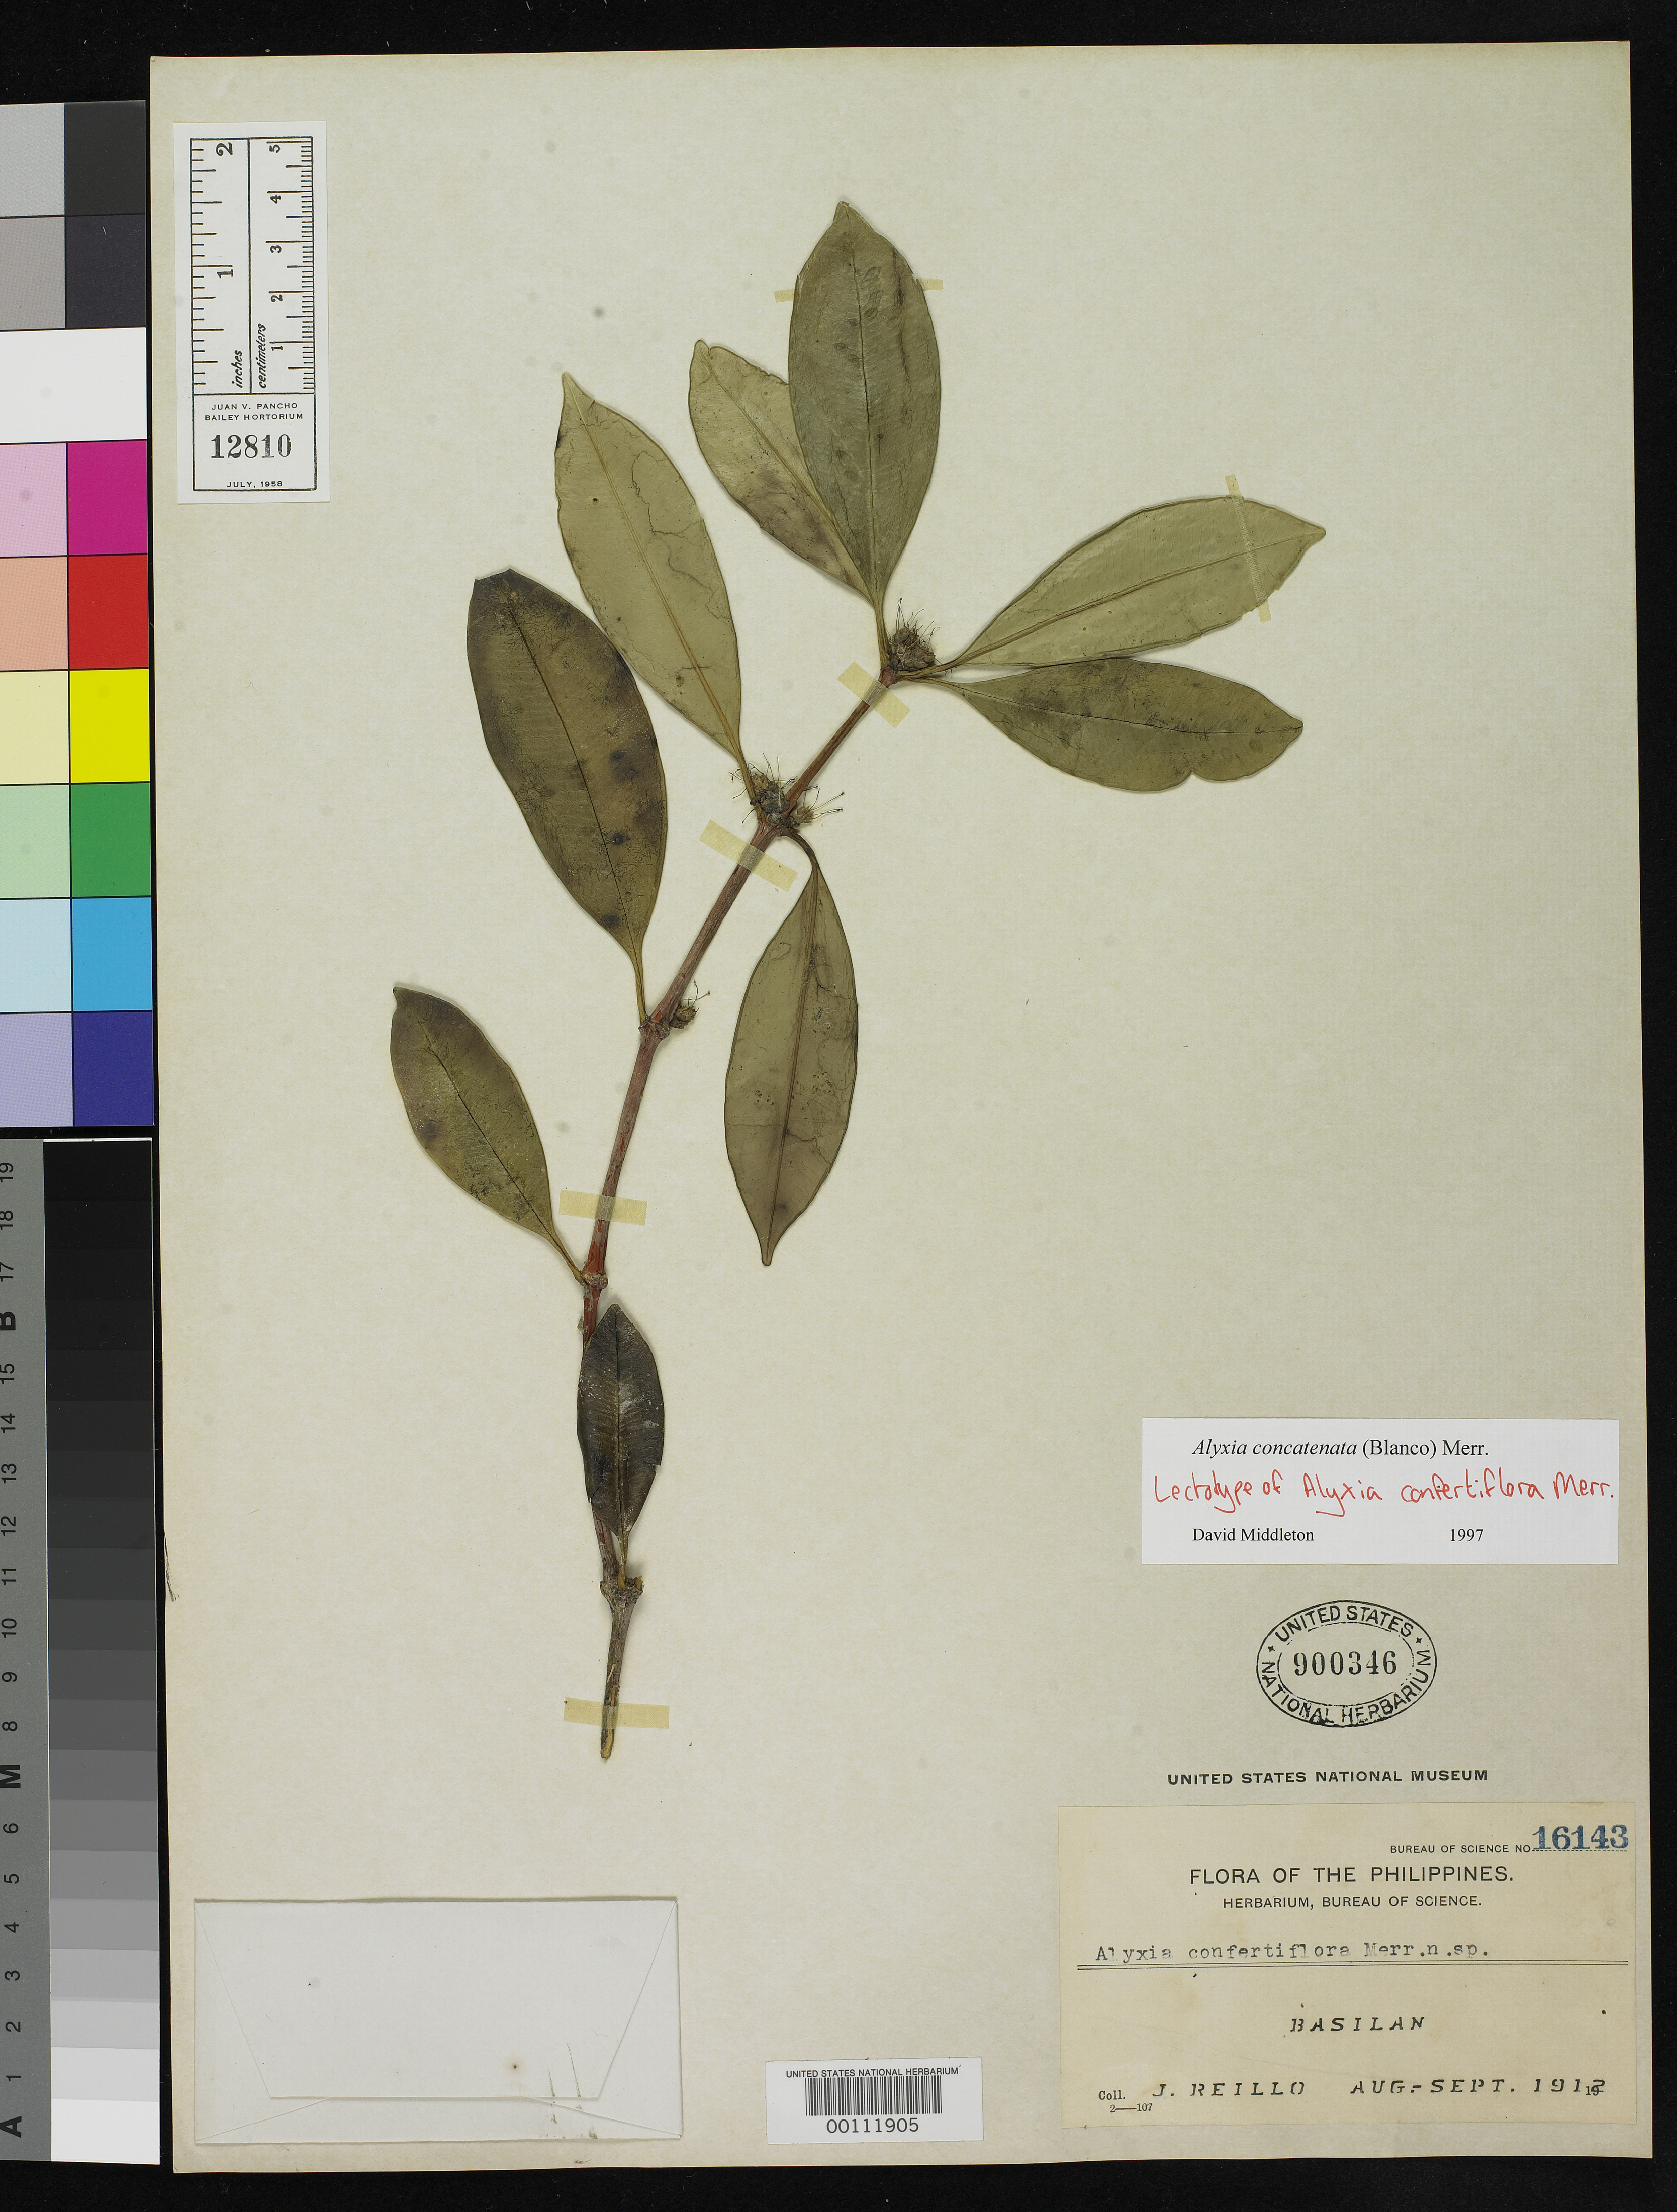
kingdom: Plantae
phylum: Tracheophyta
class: Magnoliopsida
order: Gentianales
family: Apocynaceae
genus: Alyxia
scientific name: Alyxia confertiflora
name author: Merr.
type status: Isotype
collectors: J. Reillo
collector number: Bur. Sci. 16143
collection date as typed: Sep 1912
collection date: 1912-09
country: Philippines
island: Basilan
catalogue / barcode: US 900346